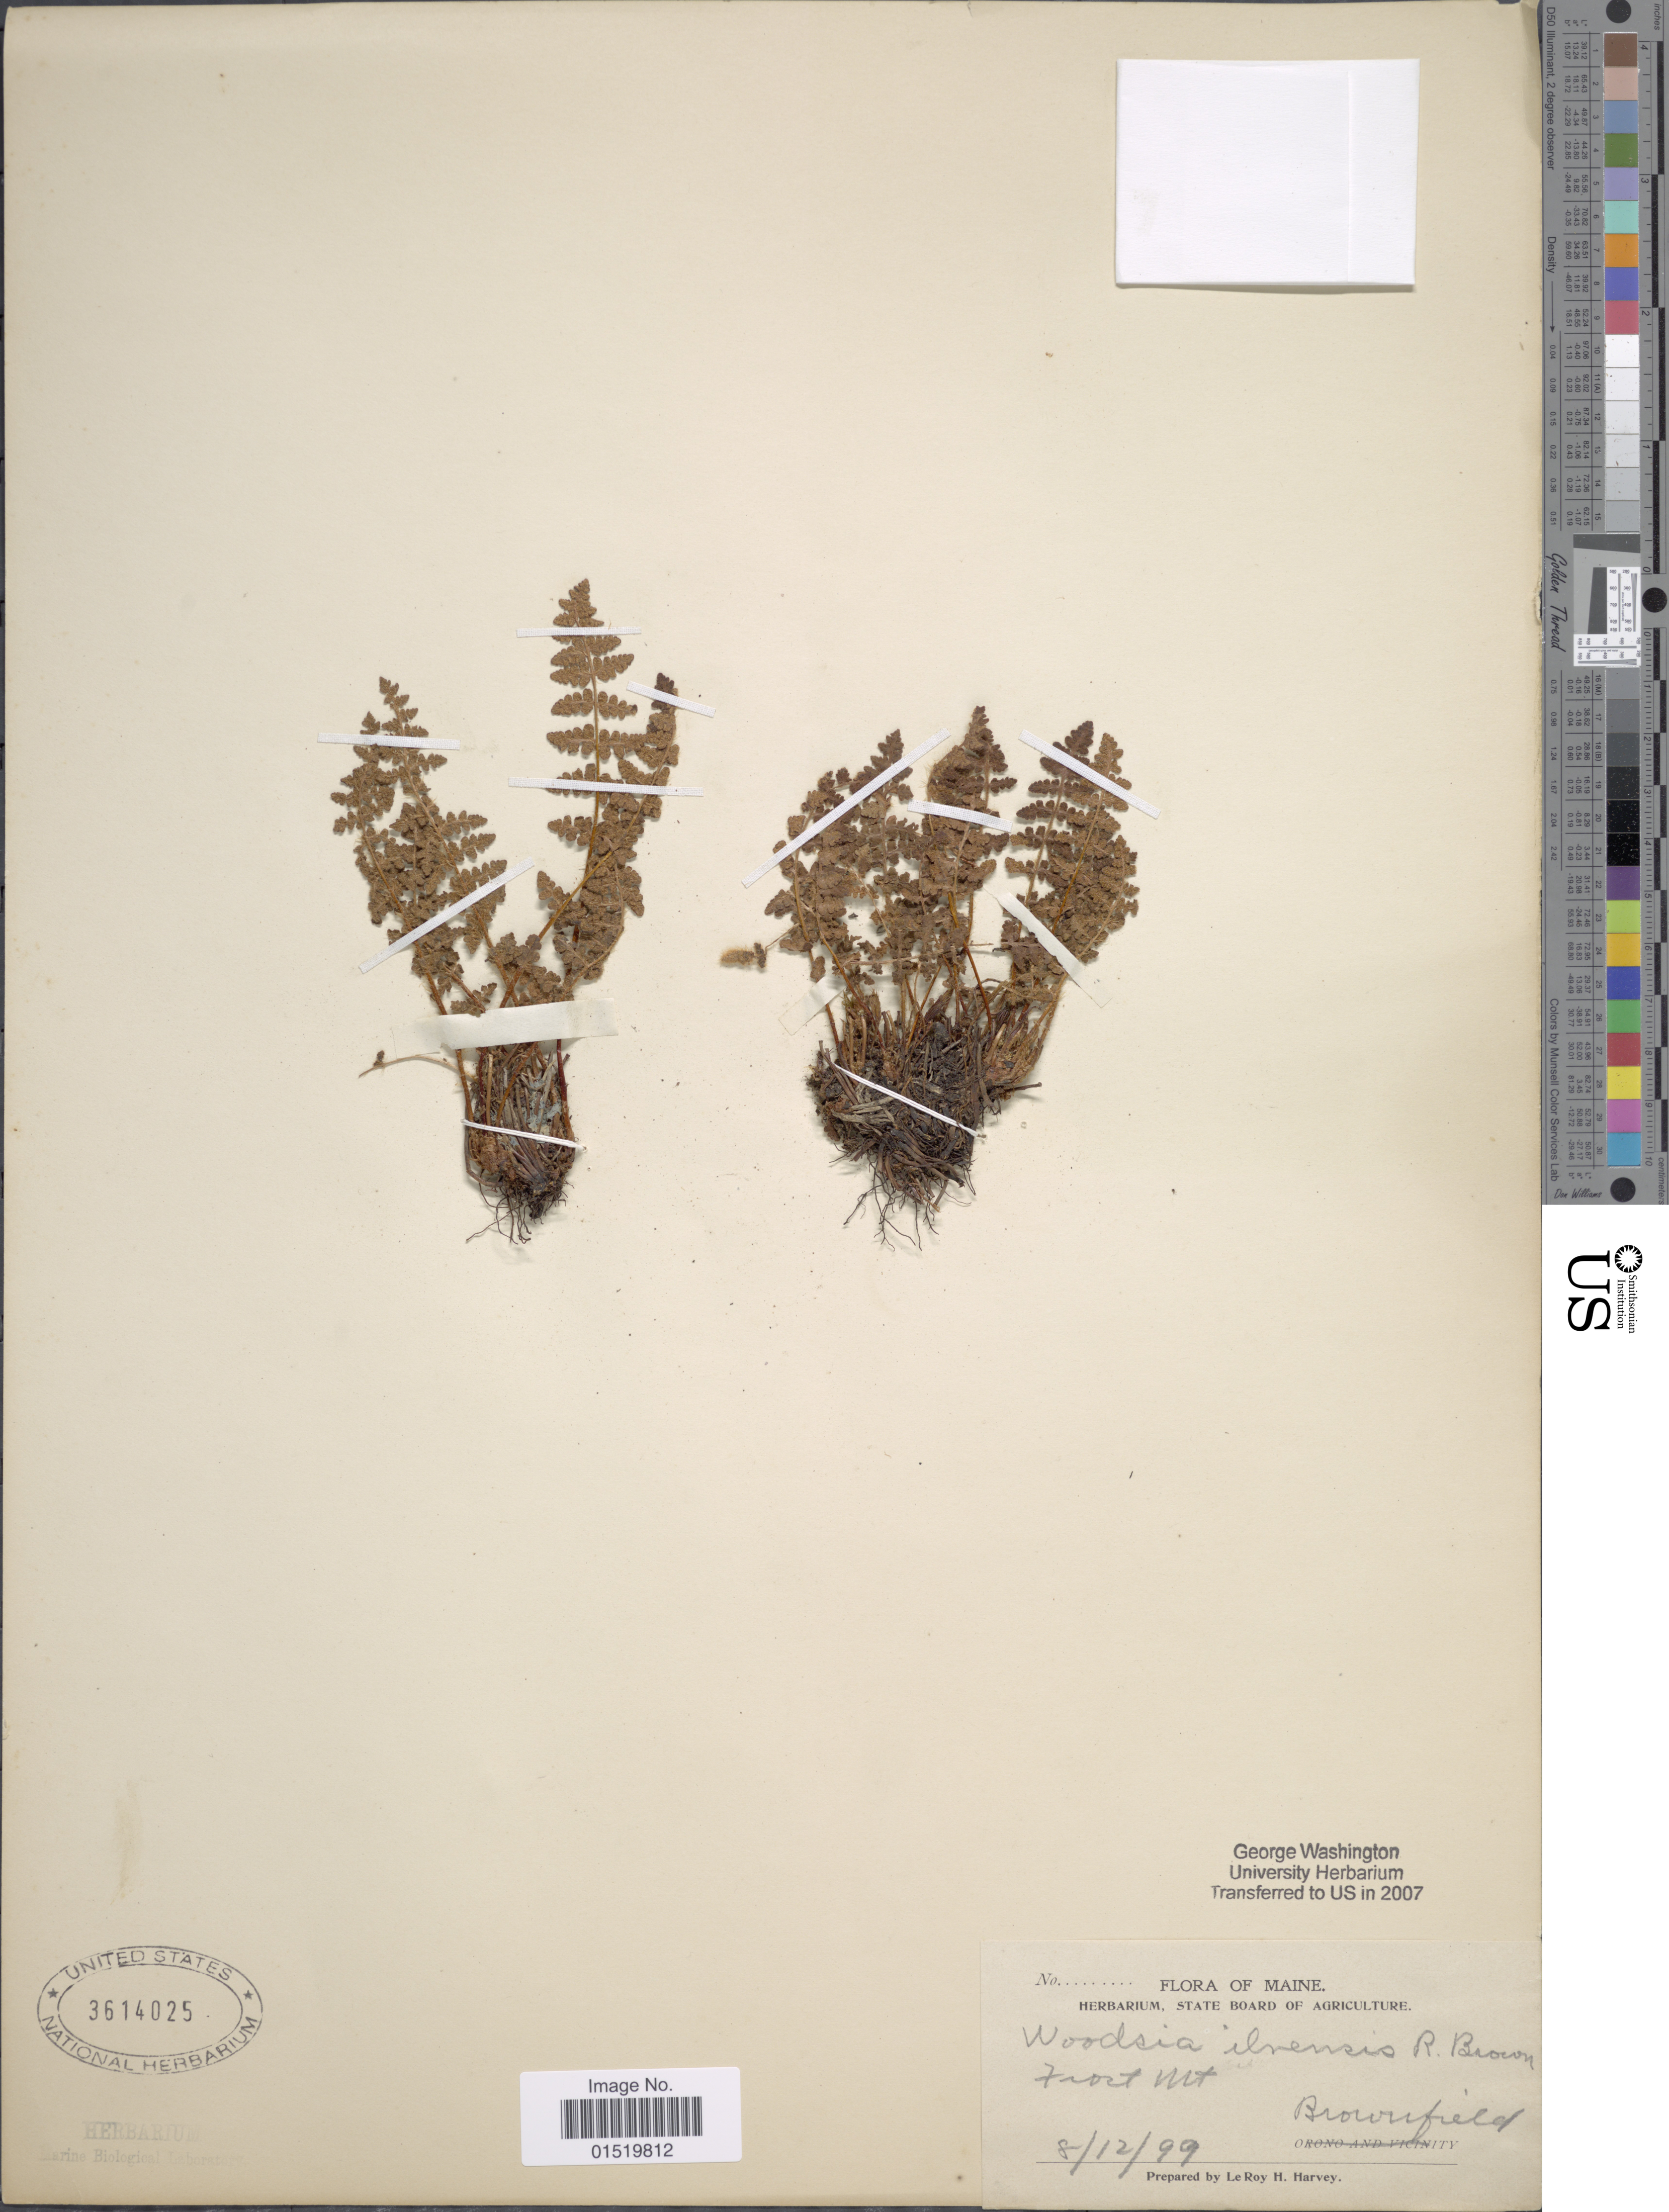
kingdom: Plantae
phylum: Tracheophyta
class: Polypodiopsida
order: Polypodiales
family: Woodsiaceae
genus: Woodsia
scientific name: Woodsia ilvensis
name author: (L.) R. Br.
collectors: L. H. Harvey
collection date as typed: Transcribed d/m/y: 12/8/99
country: United States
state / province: Maine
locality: Frost Mt, Brownfield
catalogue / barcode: US 3614025